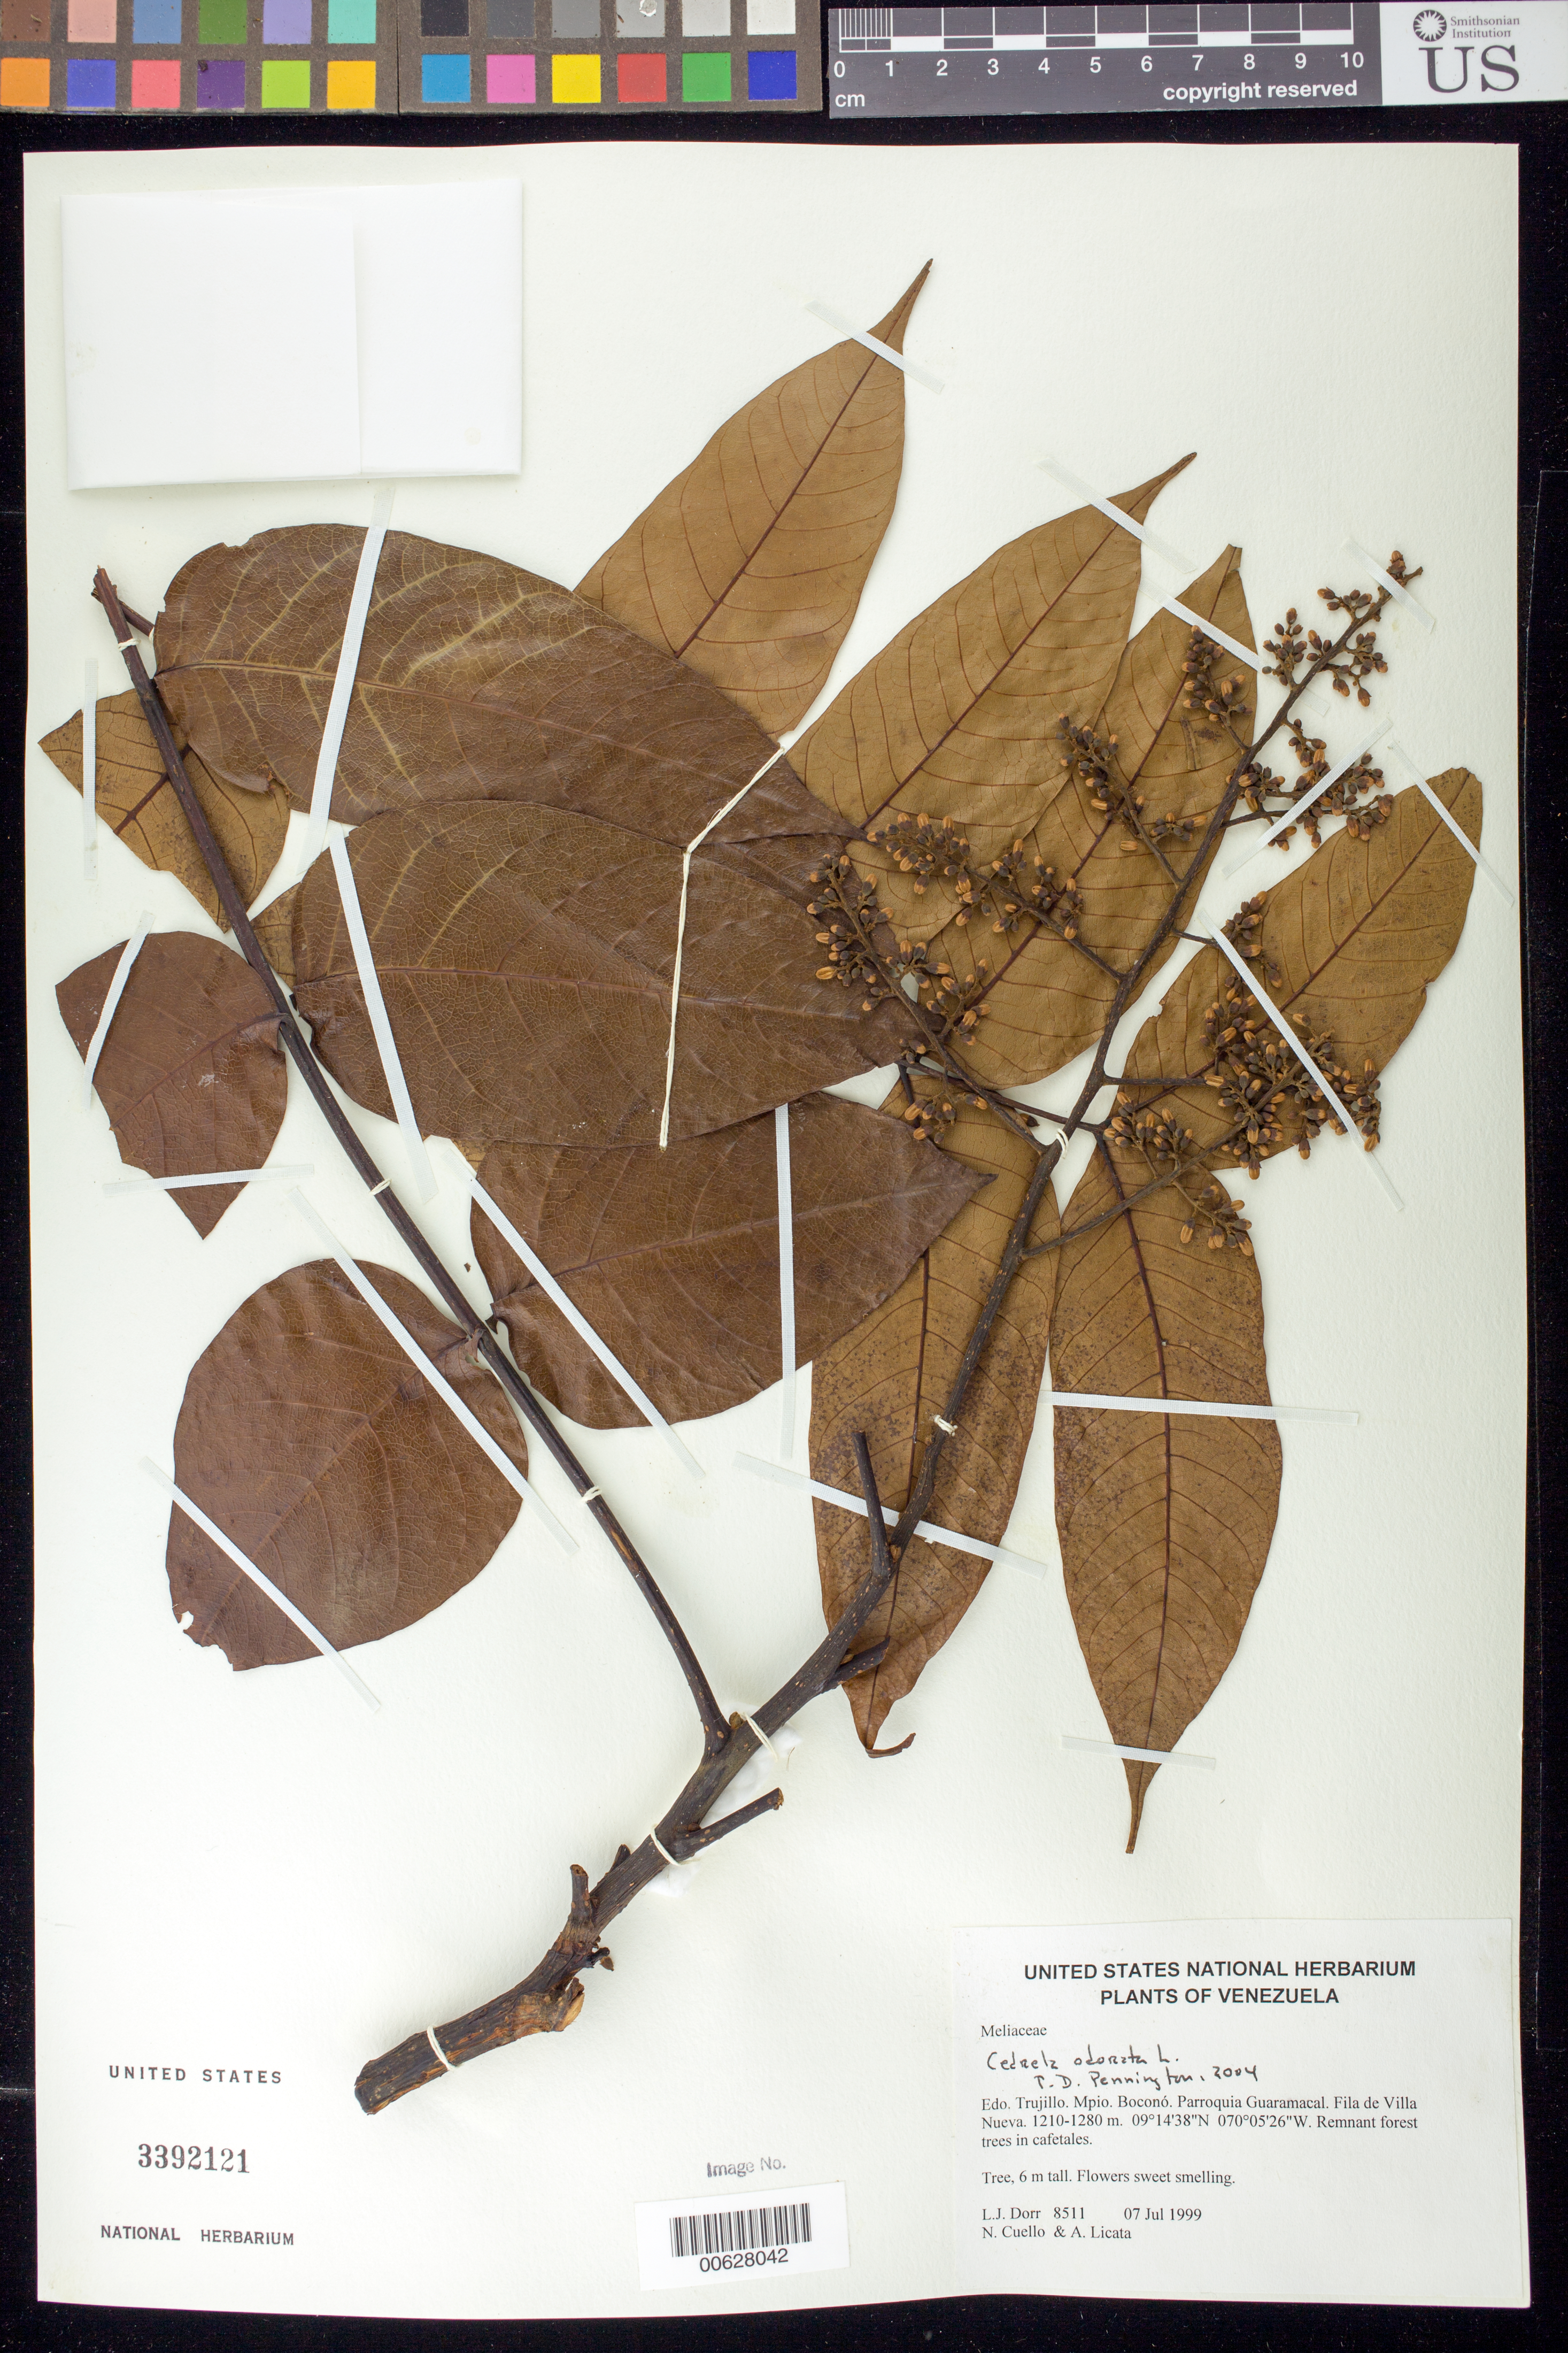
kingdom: Plantae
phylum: Tracheophyta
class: Magnoliopsida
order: Sapindales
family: Meliaceae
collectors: L. J. Dorr, N. L. Cuello & A. Licata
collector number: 8511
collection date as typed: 07 Jul 1999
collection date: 1999-07-07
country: Venezuela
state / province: Trujillo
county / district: Boconó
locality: Parroquia Guaramacal. Fila de Villa Nueva.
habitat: Remnant forest trees in cafetales.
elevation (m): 1210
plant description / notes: CTES, K, MO, PORT, US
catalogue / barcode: US 3392121